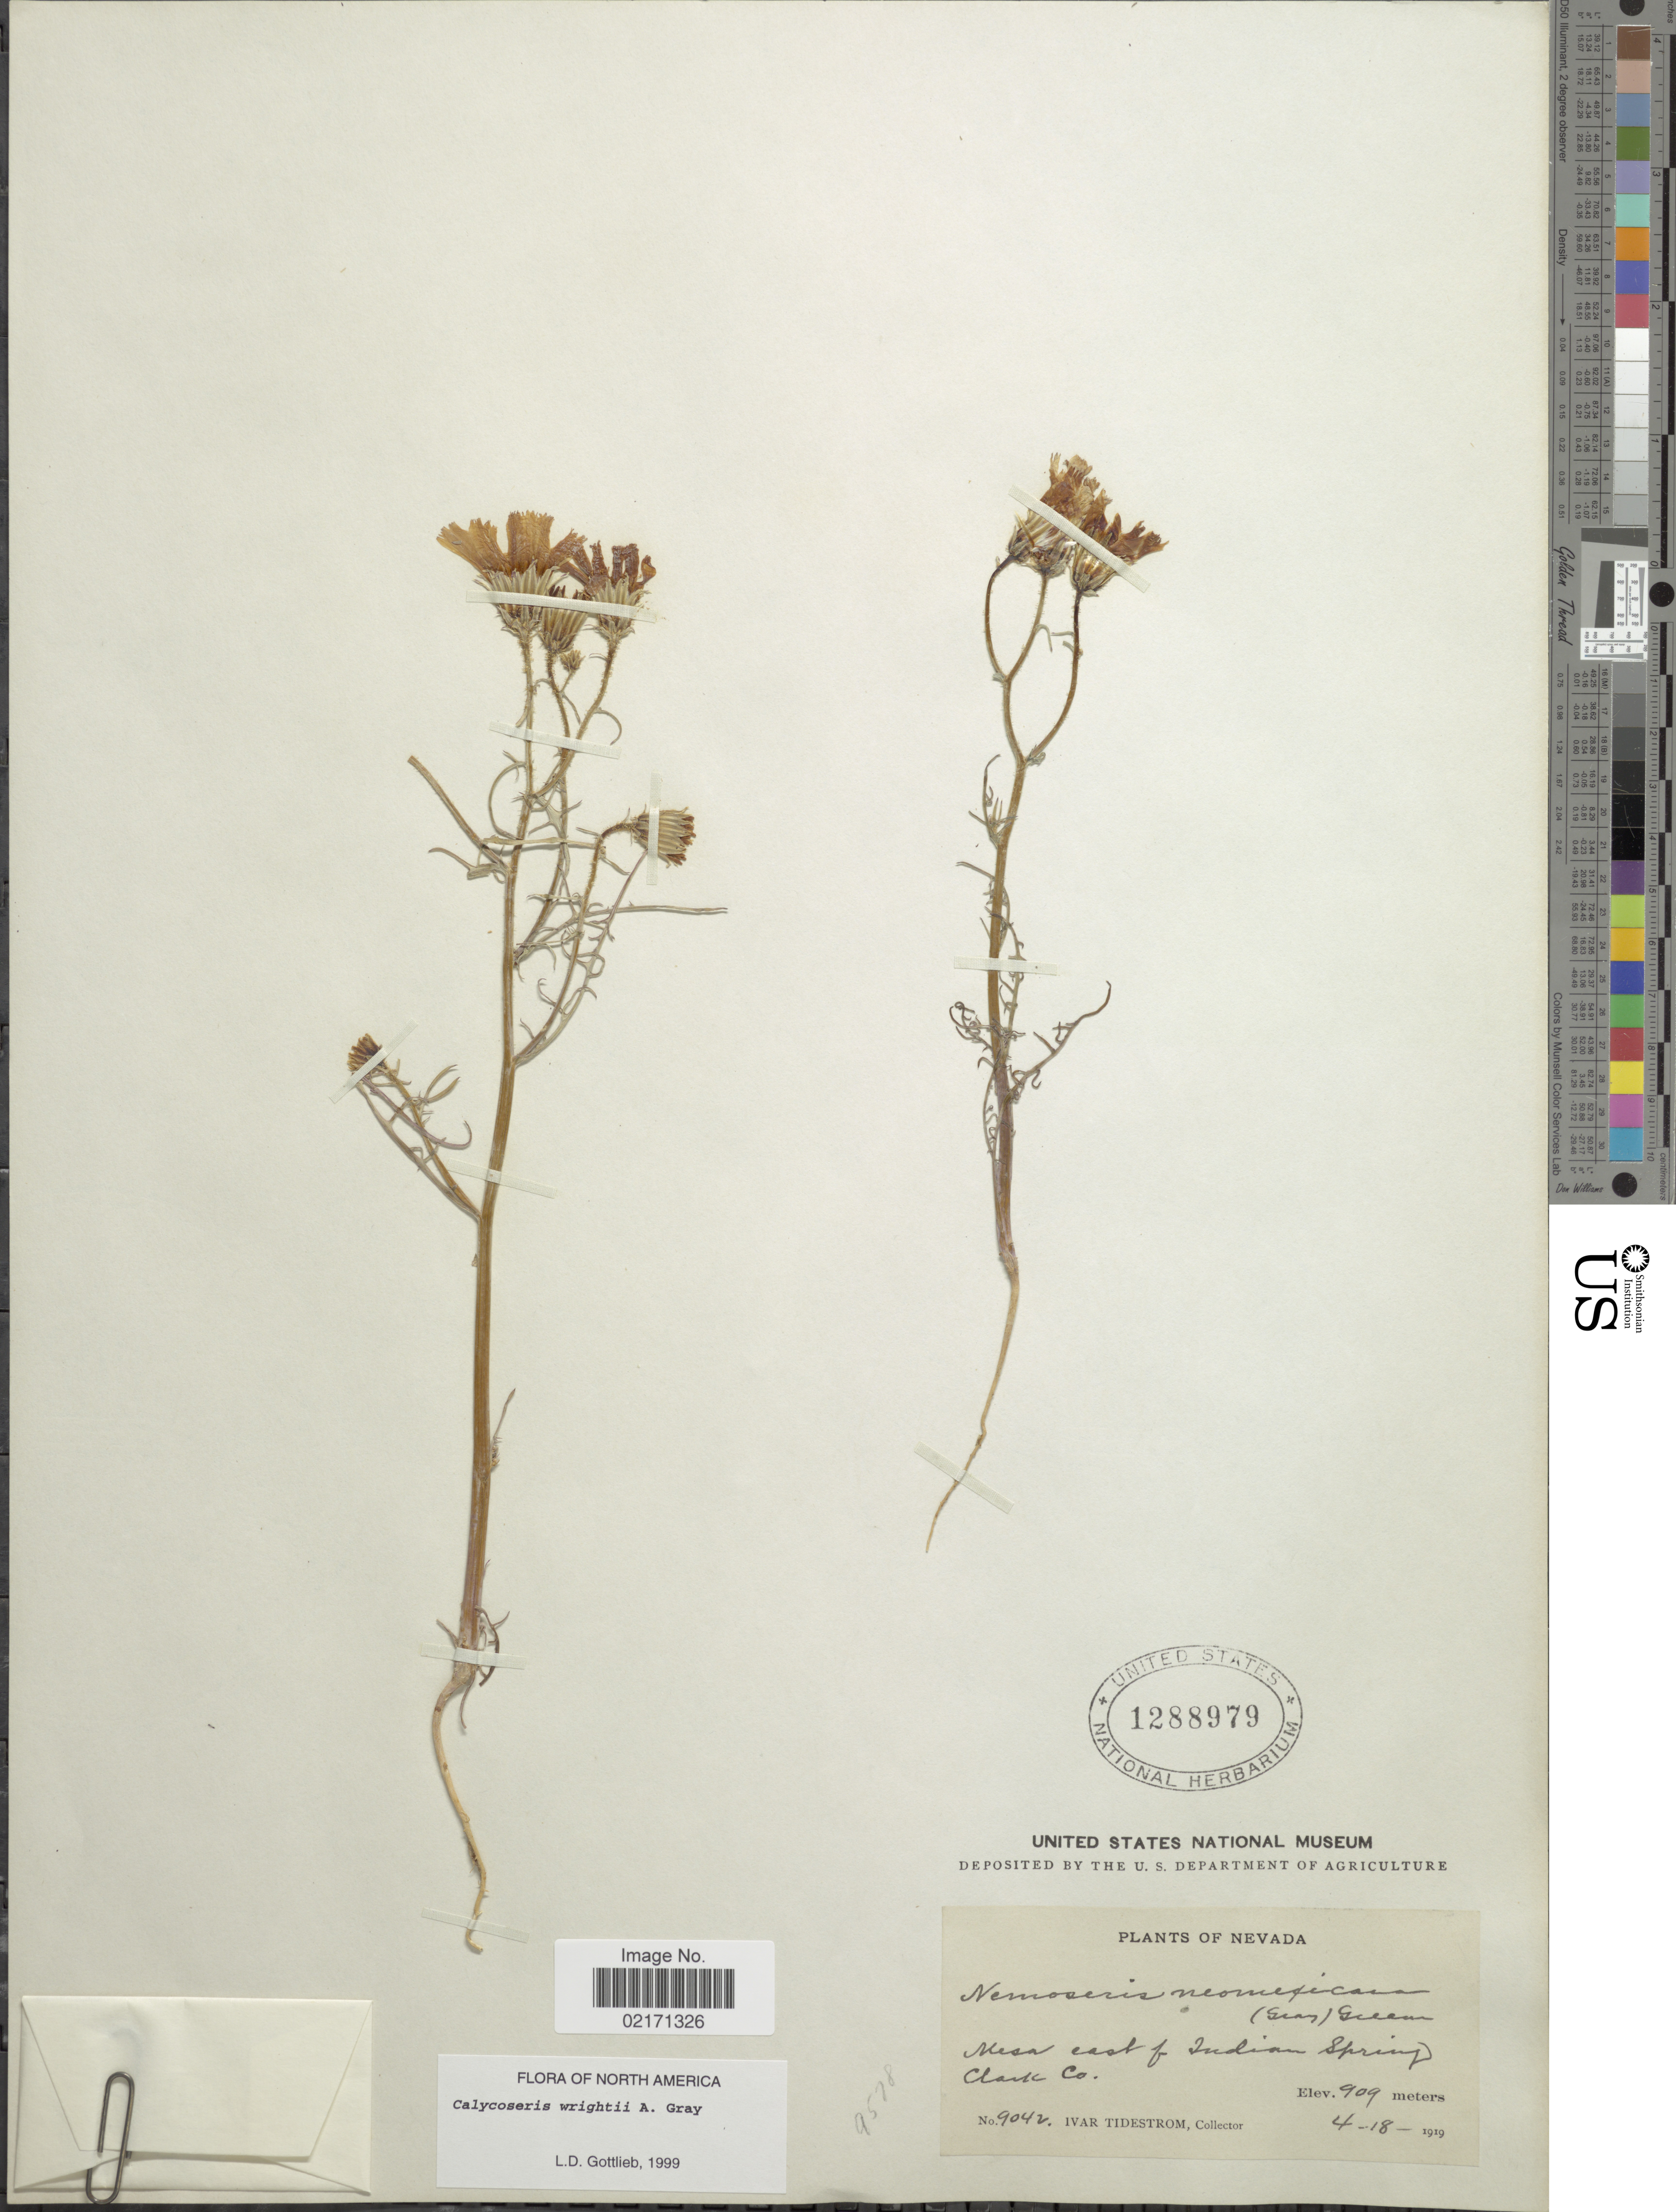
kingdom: Plantae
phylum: Tracheophyta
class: Magnoliopsida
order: Asterales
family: Asteraceae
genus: Calycoseris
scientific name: Calycoseris wrightii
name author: A. Gray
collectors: I. F. Tidestrom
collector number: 9042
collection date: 1919-04-18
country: United States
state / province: Nevada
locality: Mesa east of Indian Spring Clark Co.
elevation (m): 909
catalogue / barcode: US 1288979